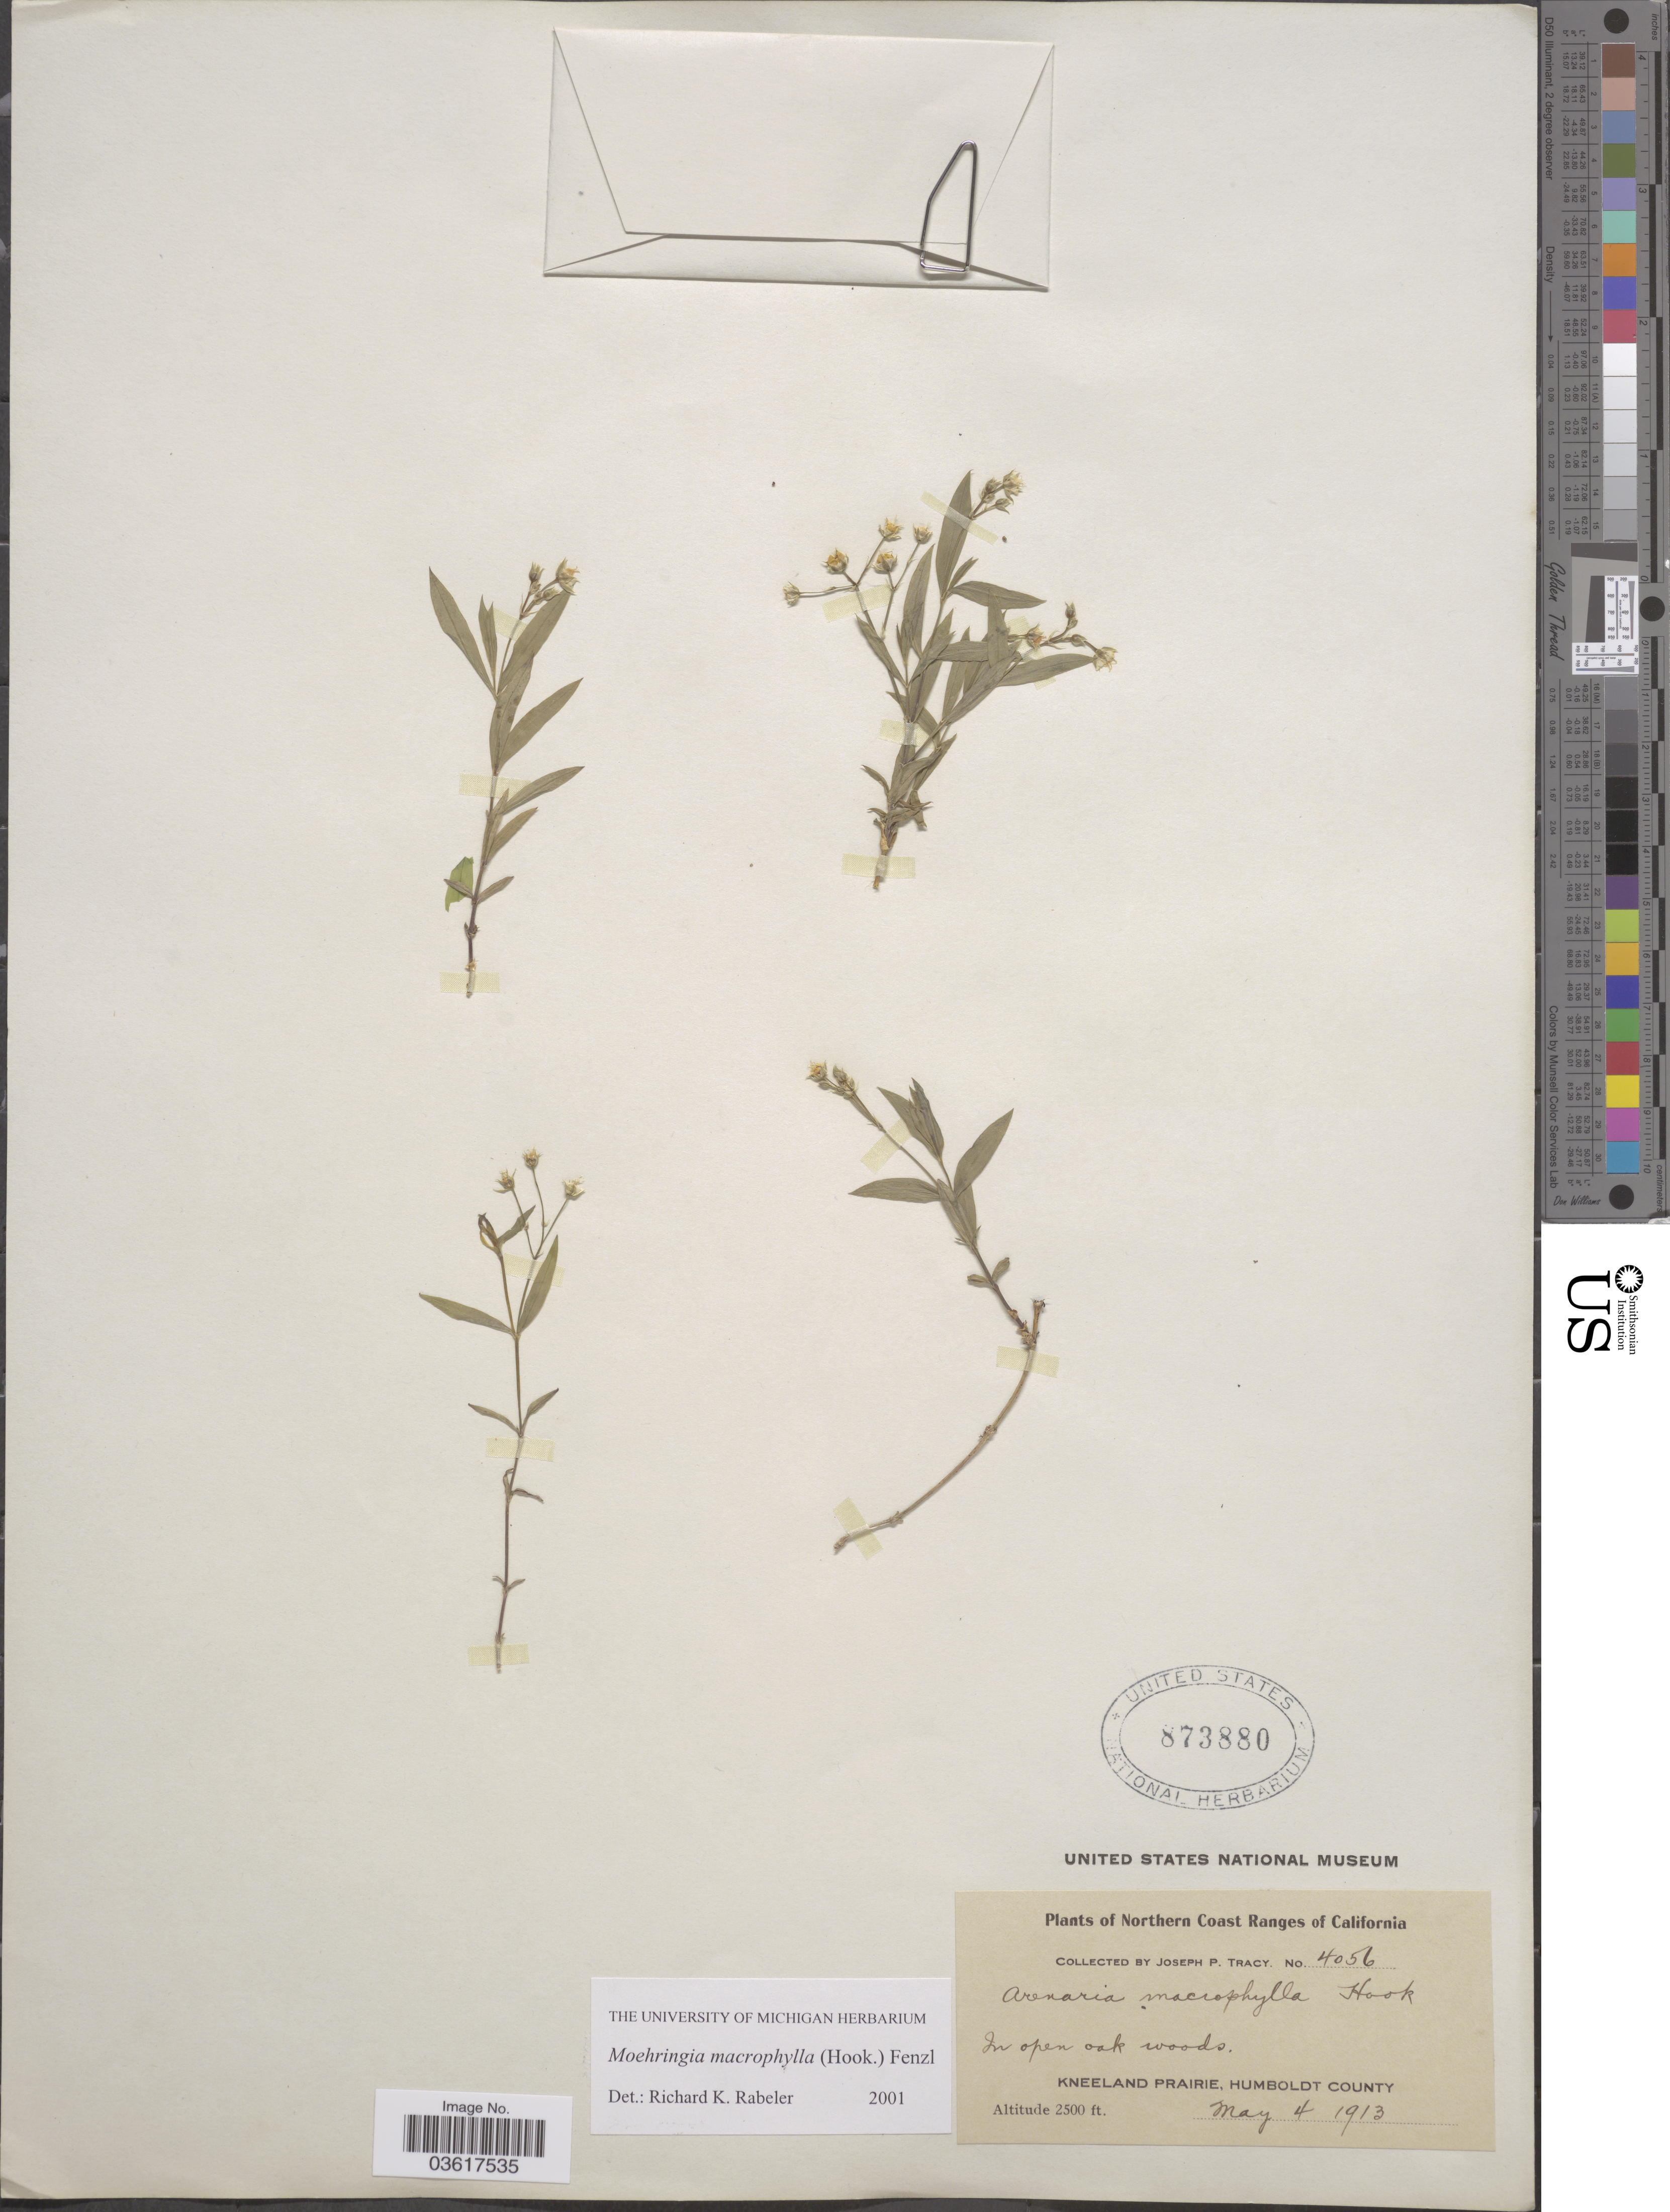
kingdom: Plantae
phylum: Tracheophyta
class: Magnoliopsida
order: Caryophyllales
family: Caryophyllaceae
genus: Moehringia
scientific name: Moehringia macrophylla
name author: (Hook.) Fenzl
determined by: Rabeler, R. K.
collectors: J. Tracy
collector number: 4056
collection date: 1913-05-04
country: United States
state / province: California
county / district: Humboldt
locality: Northern Coast Ranges of California. Kneeland Prairie, Humboldt County.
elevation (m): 762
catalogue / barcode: US 873880